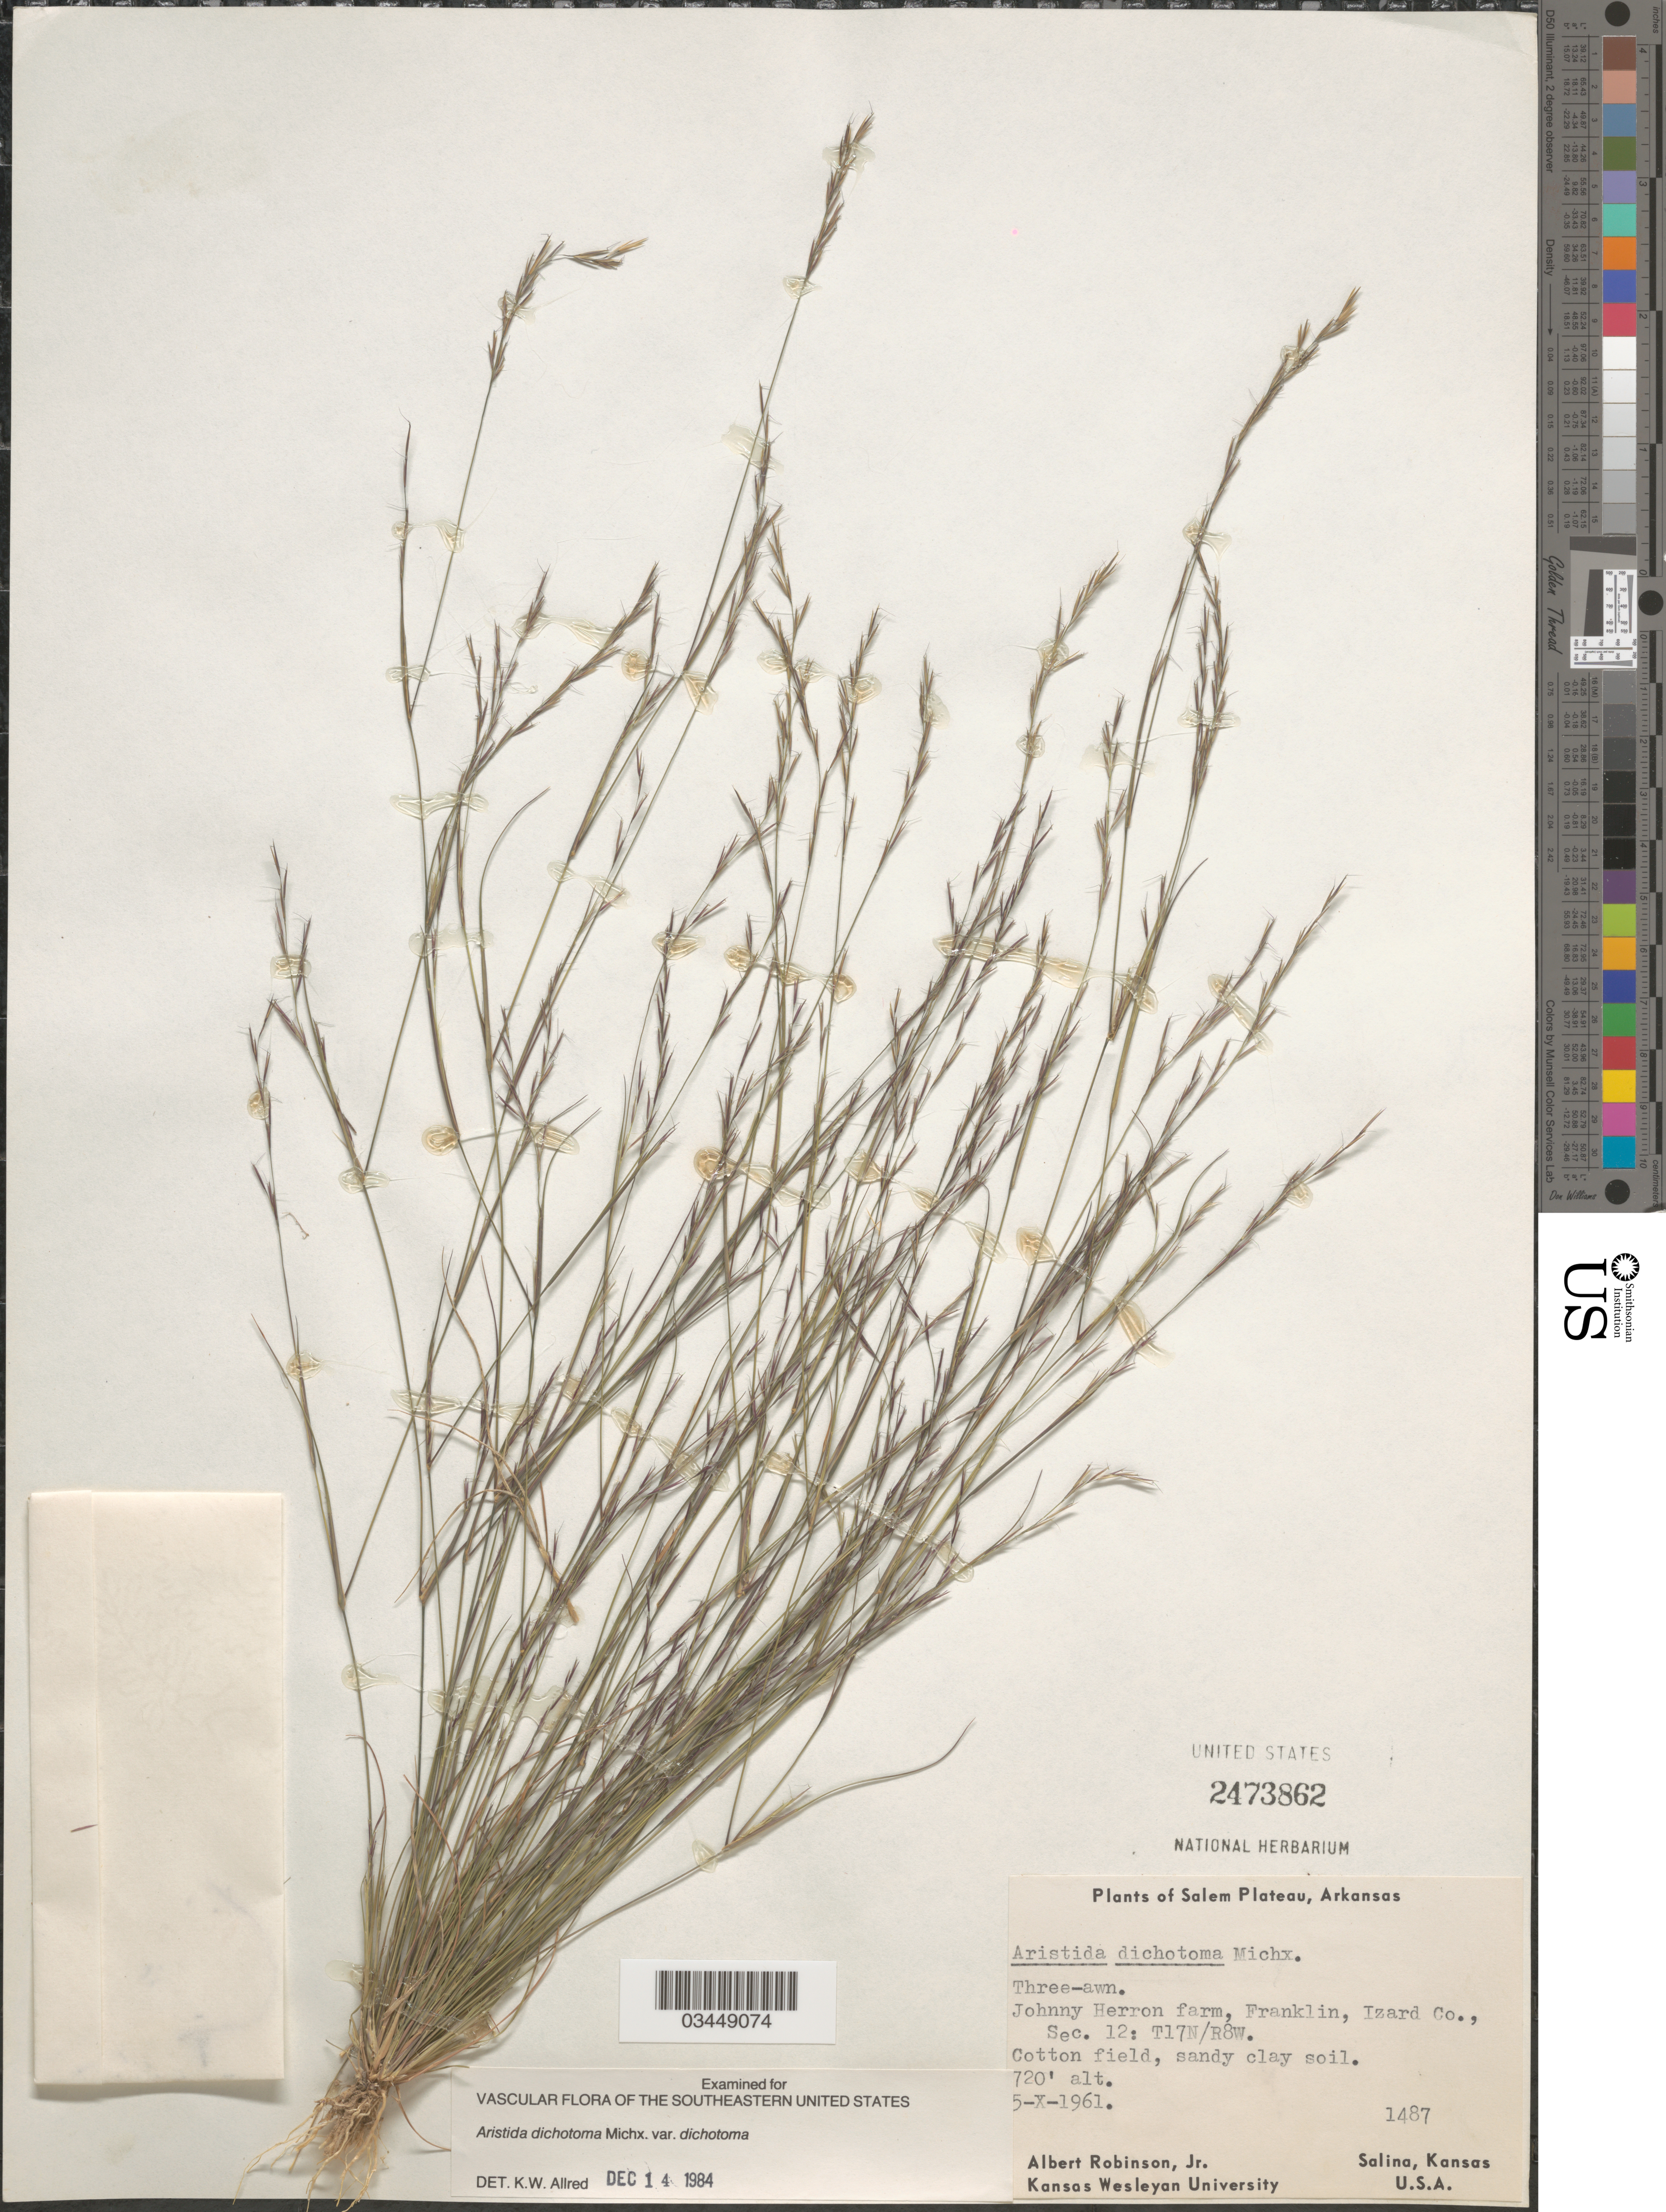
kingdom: Plantae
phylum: Tracheophyta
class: Liliopsida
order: Poales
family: Poaceae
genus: Aristida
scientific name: Aristida dichotoma var. dichotoma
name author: Michx.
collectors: A. Robinson Jr.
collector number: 1487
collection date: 1961-10-05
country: United States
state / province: Arkansas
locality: Salem Plateau. Johnny Herron farm, Franklin, Izard Co., Sec. 12: T17N/R8W.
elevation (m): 219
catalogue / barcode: US 2473862